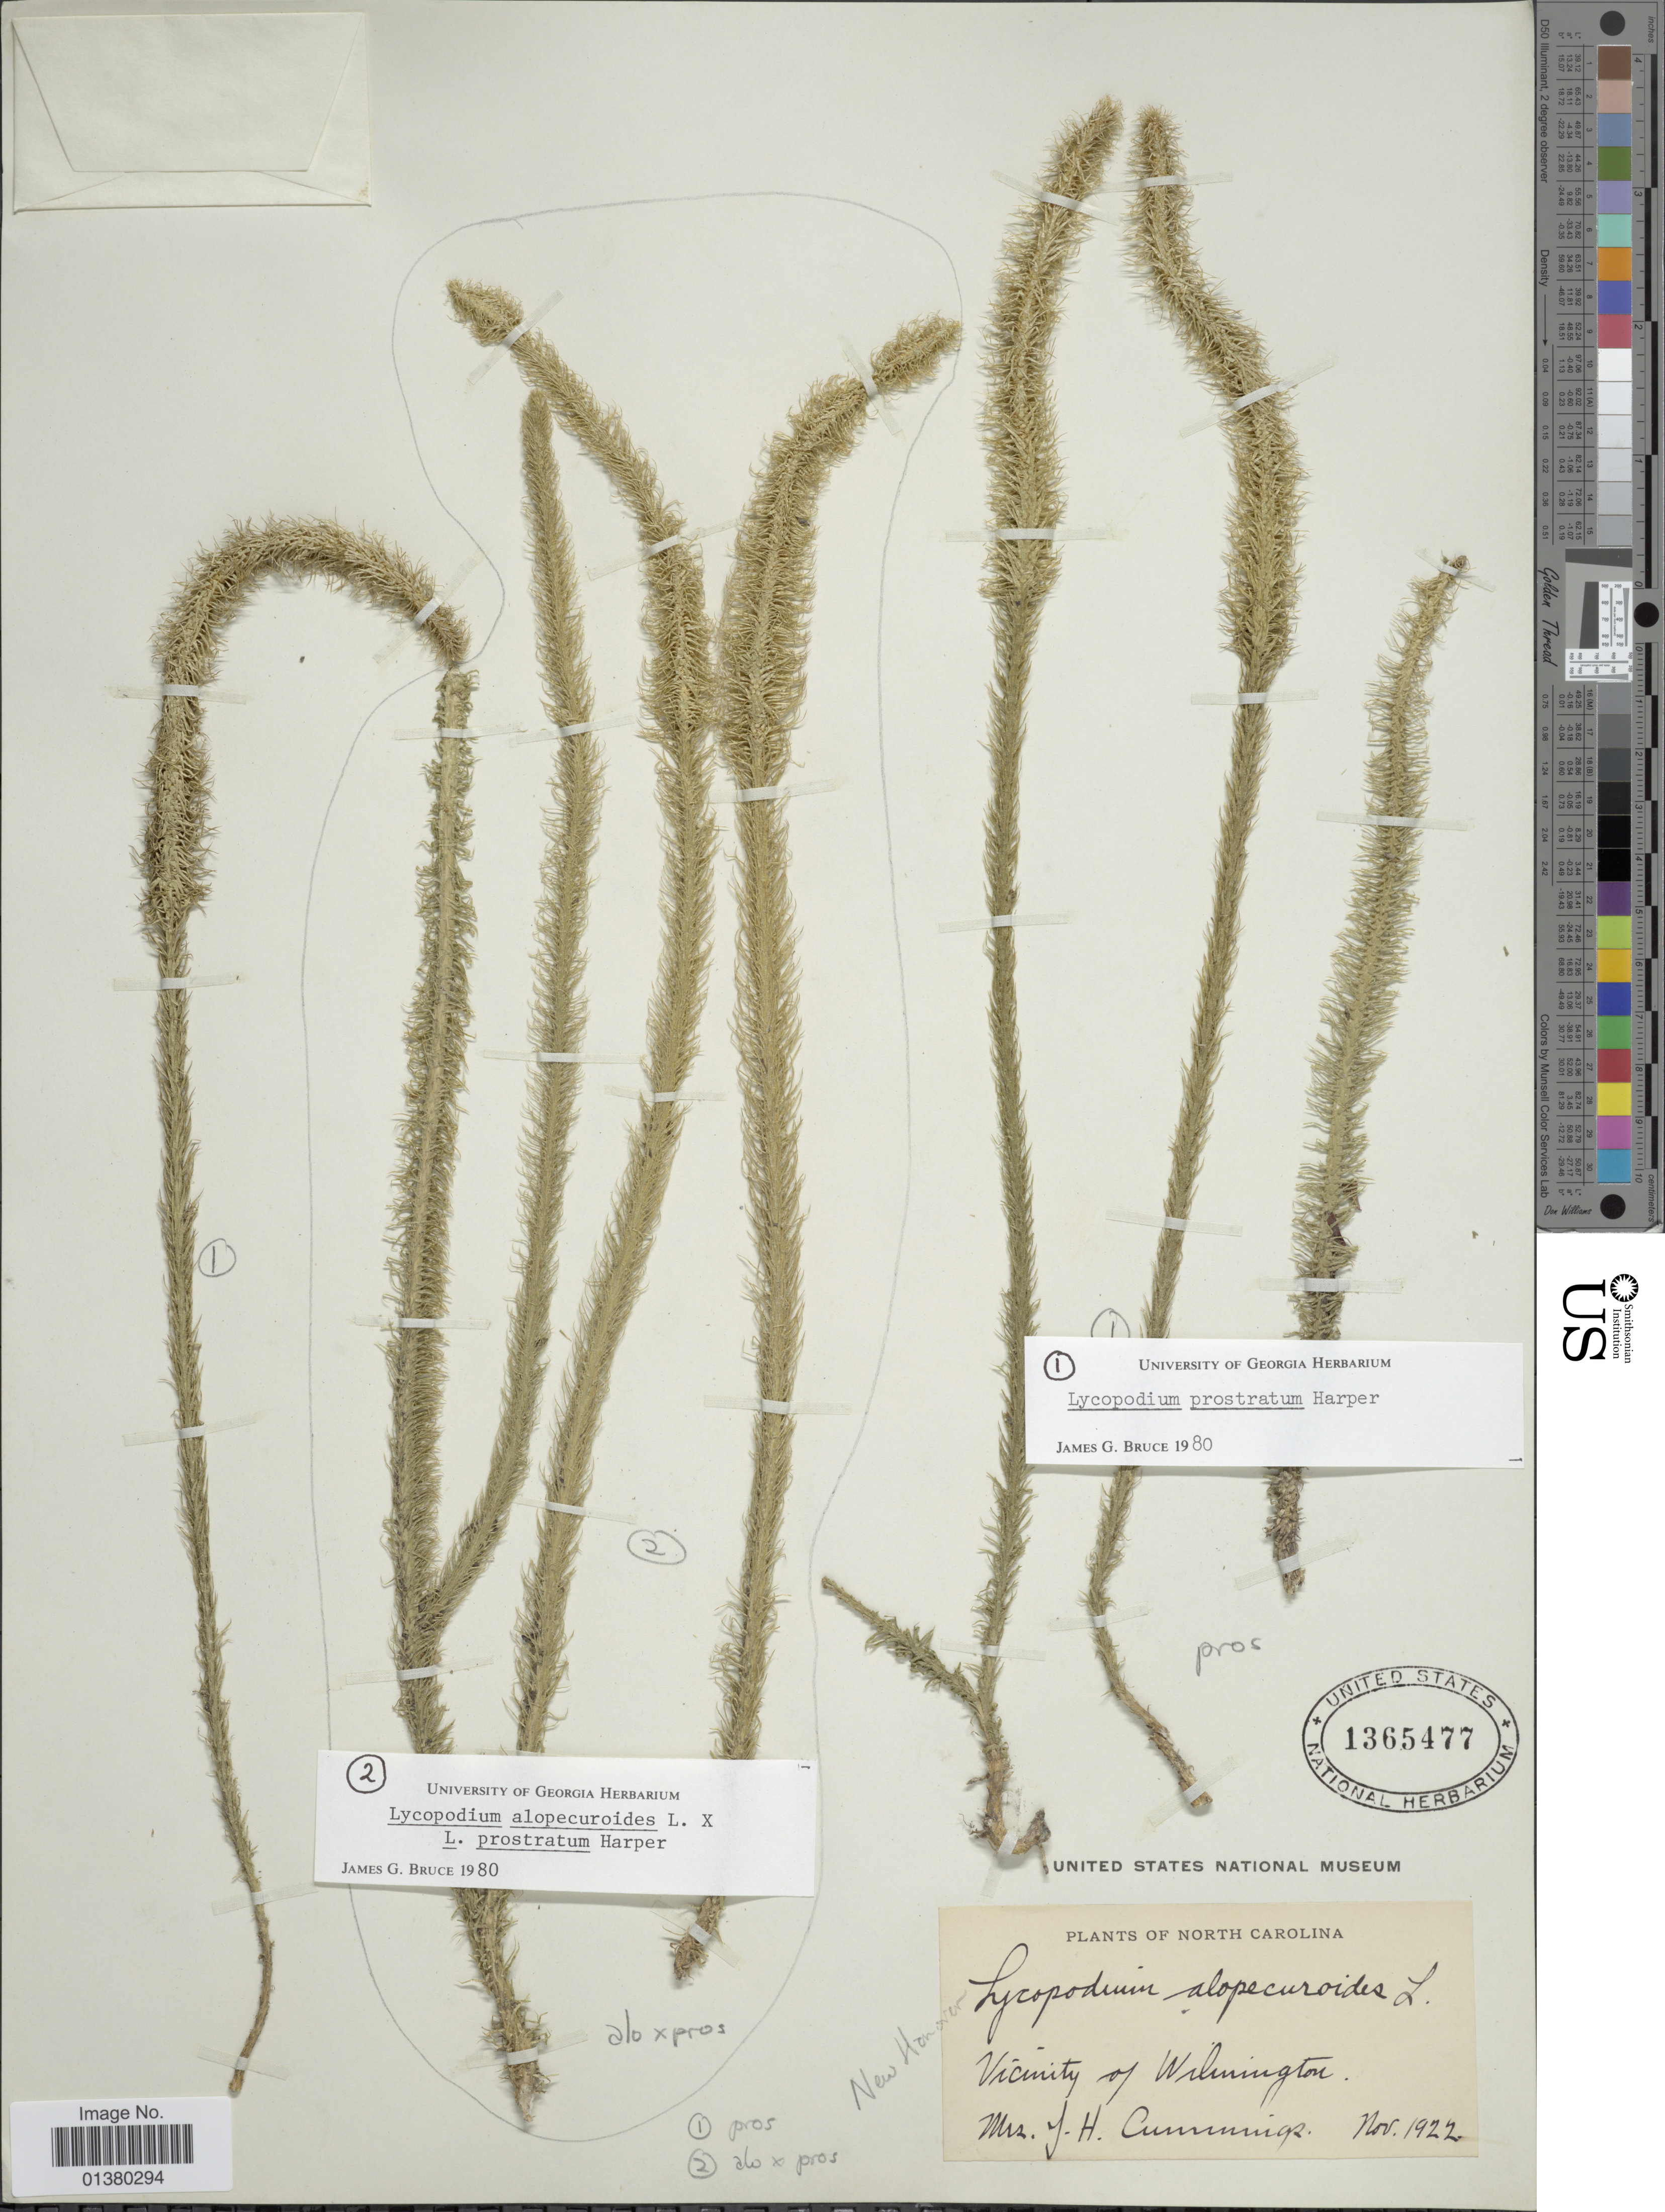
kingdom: Plantae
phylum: Tracheophyta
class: Lycopodiopsida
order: Lycopodiales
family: Lycopodiaceae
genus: Lycopodiella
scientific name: Lycopodiella prostrata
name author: (R.M. Harper) Cranfill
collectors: J. Cummings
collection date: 1922-11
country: United States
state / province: North Carolina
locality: Vicinity of Wilmington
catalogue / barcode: US 1365477